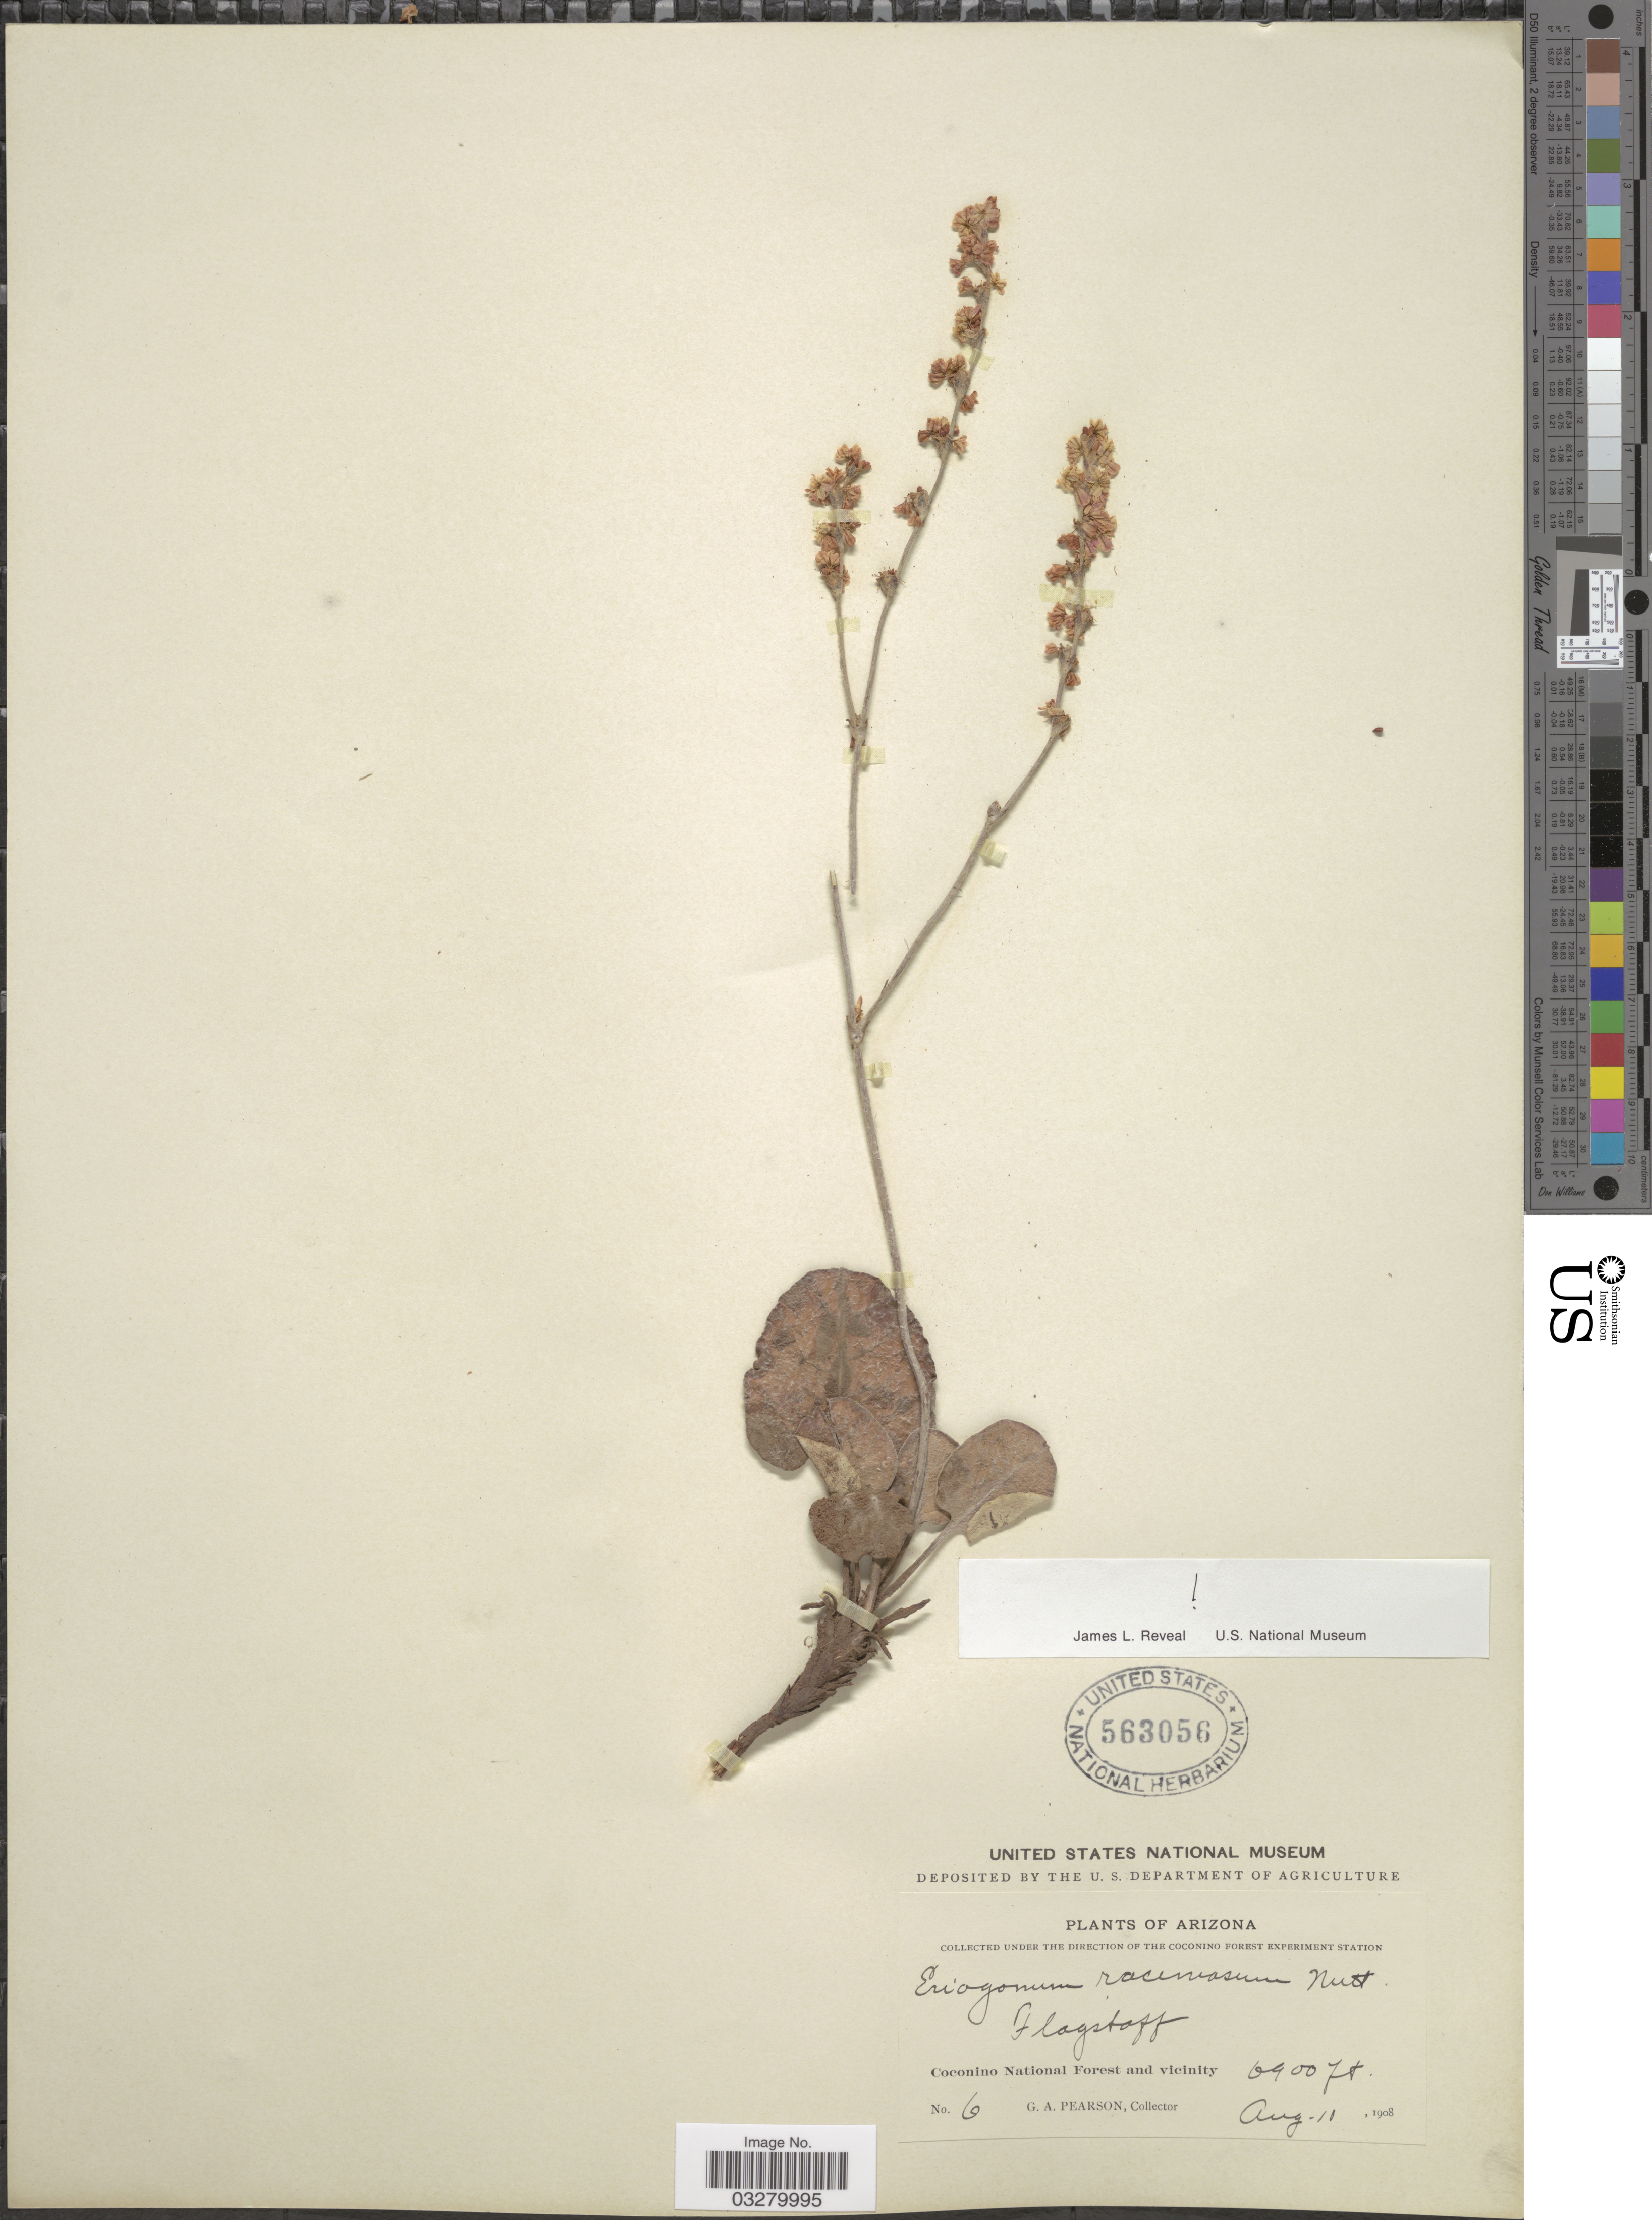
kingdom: Plantae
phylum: Tracheophyta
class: Magnoliopsida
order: Caryophyllales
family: Polygonaceae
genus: Eriogonum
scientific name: Eriogonum racemosum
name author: Nutt.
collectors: G. Pearson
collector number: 6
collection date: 1908-08-11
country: United States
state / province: Arizona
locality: Flagstaff, Coconino National Forest and vicinity.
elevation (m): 2103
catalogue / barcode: US 563056